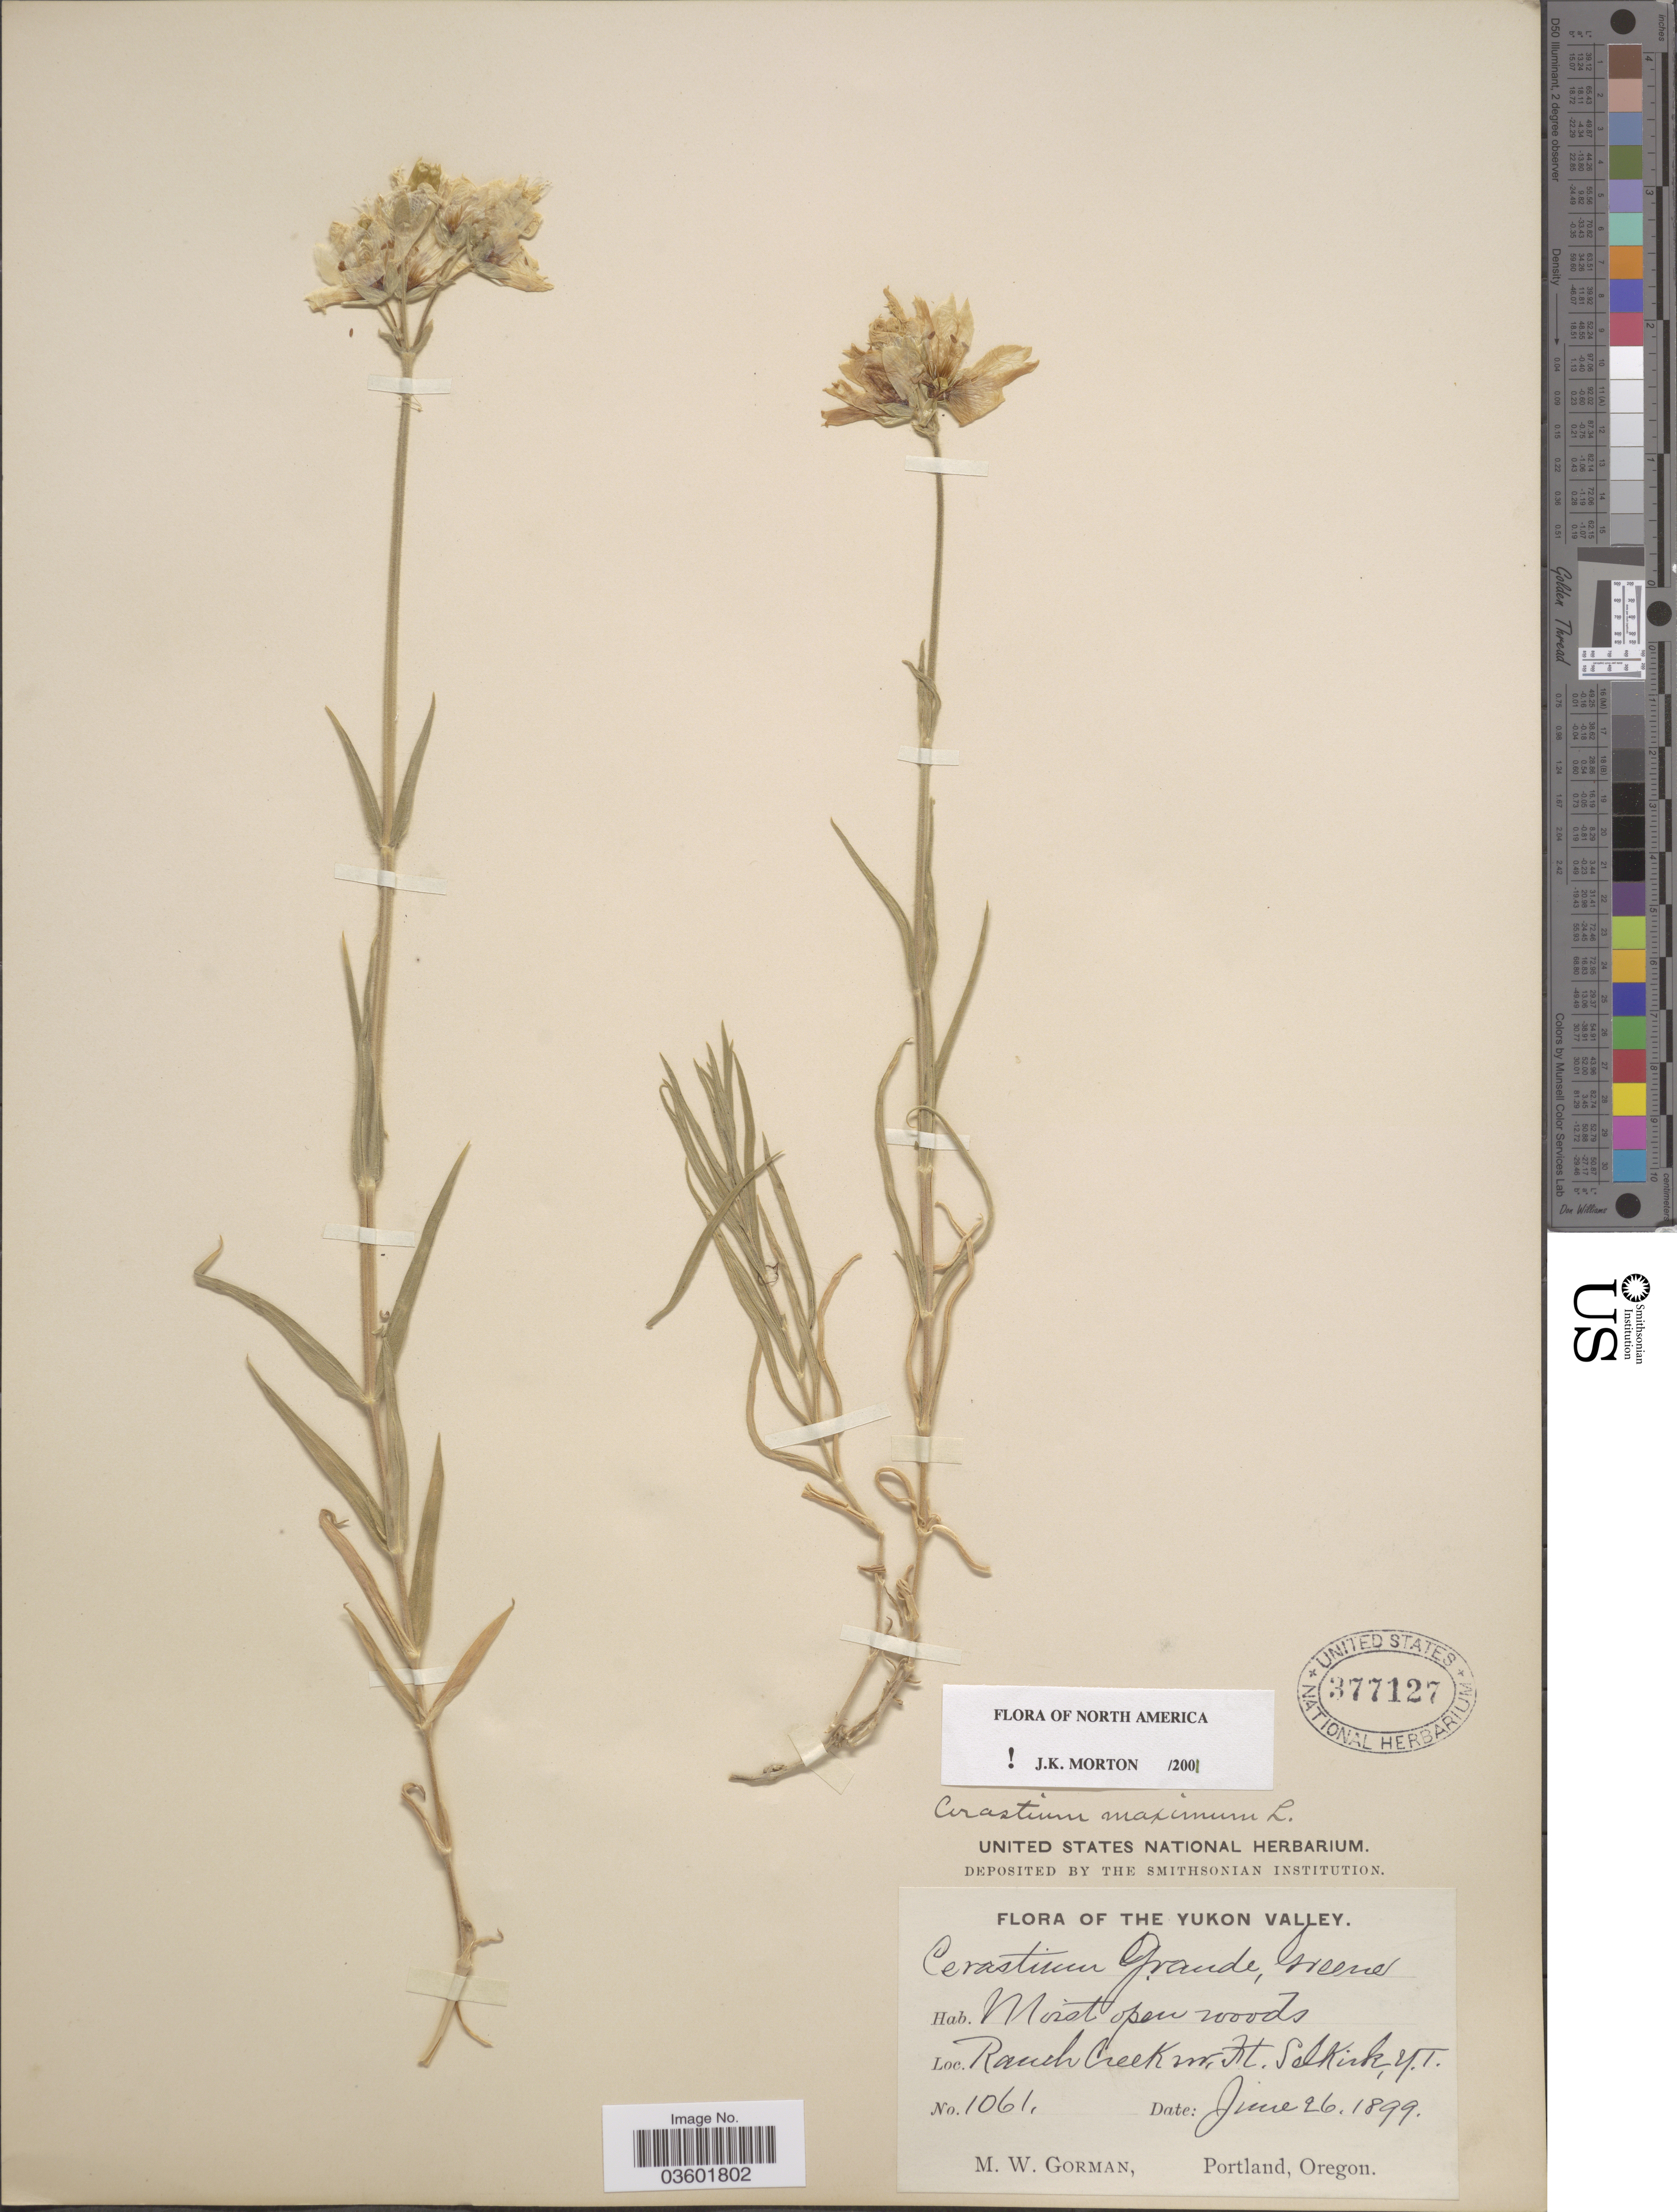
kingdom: Plantae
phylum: Tracheophyta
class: Magnoliopsida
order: Caryophyllales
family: Caryophyllaceae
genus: Cerastium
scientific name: Cerastium maximum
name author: L.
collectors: M. W. Gorman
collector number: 1061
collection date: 1899-06-26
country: Canada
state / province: Yukon Territory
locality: Yukon Valley. Ranch Creek near. Ft. Selkirk, Y.T.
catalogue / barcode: US 377127